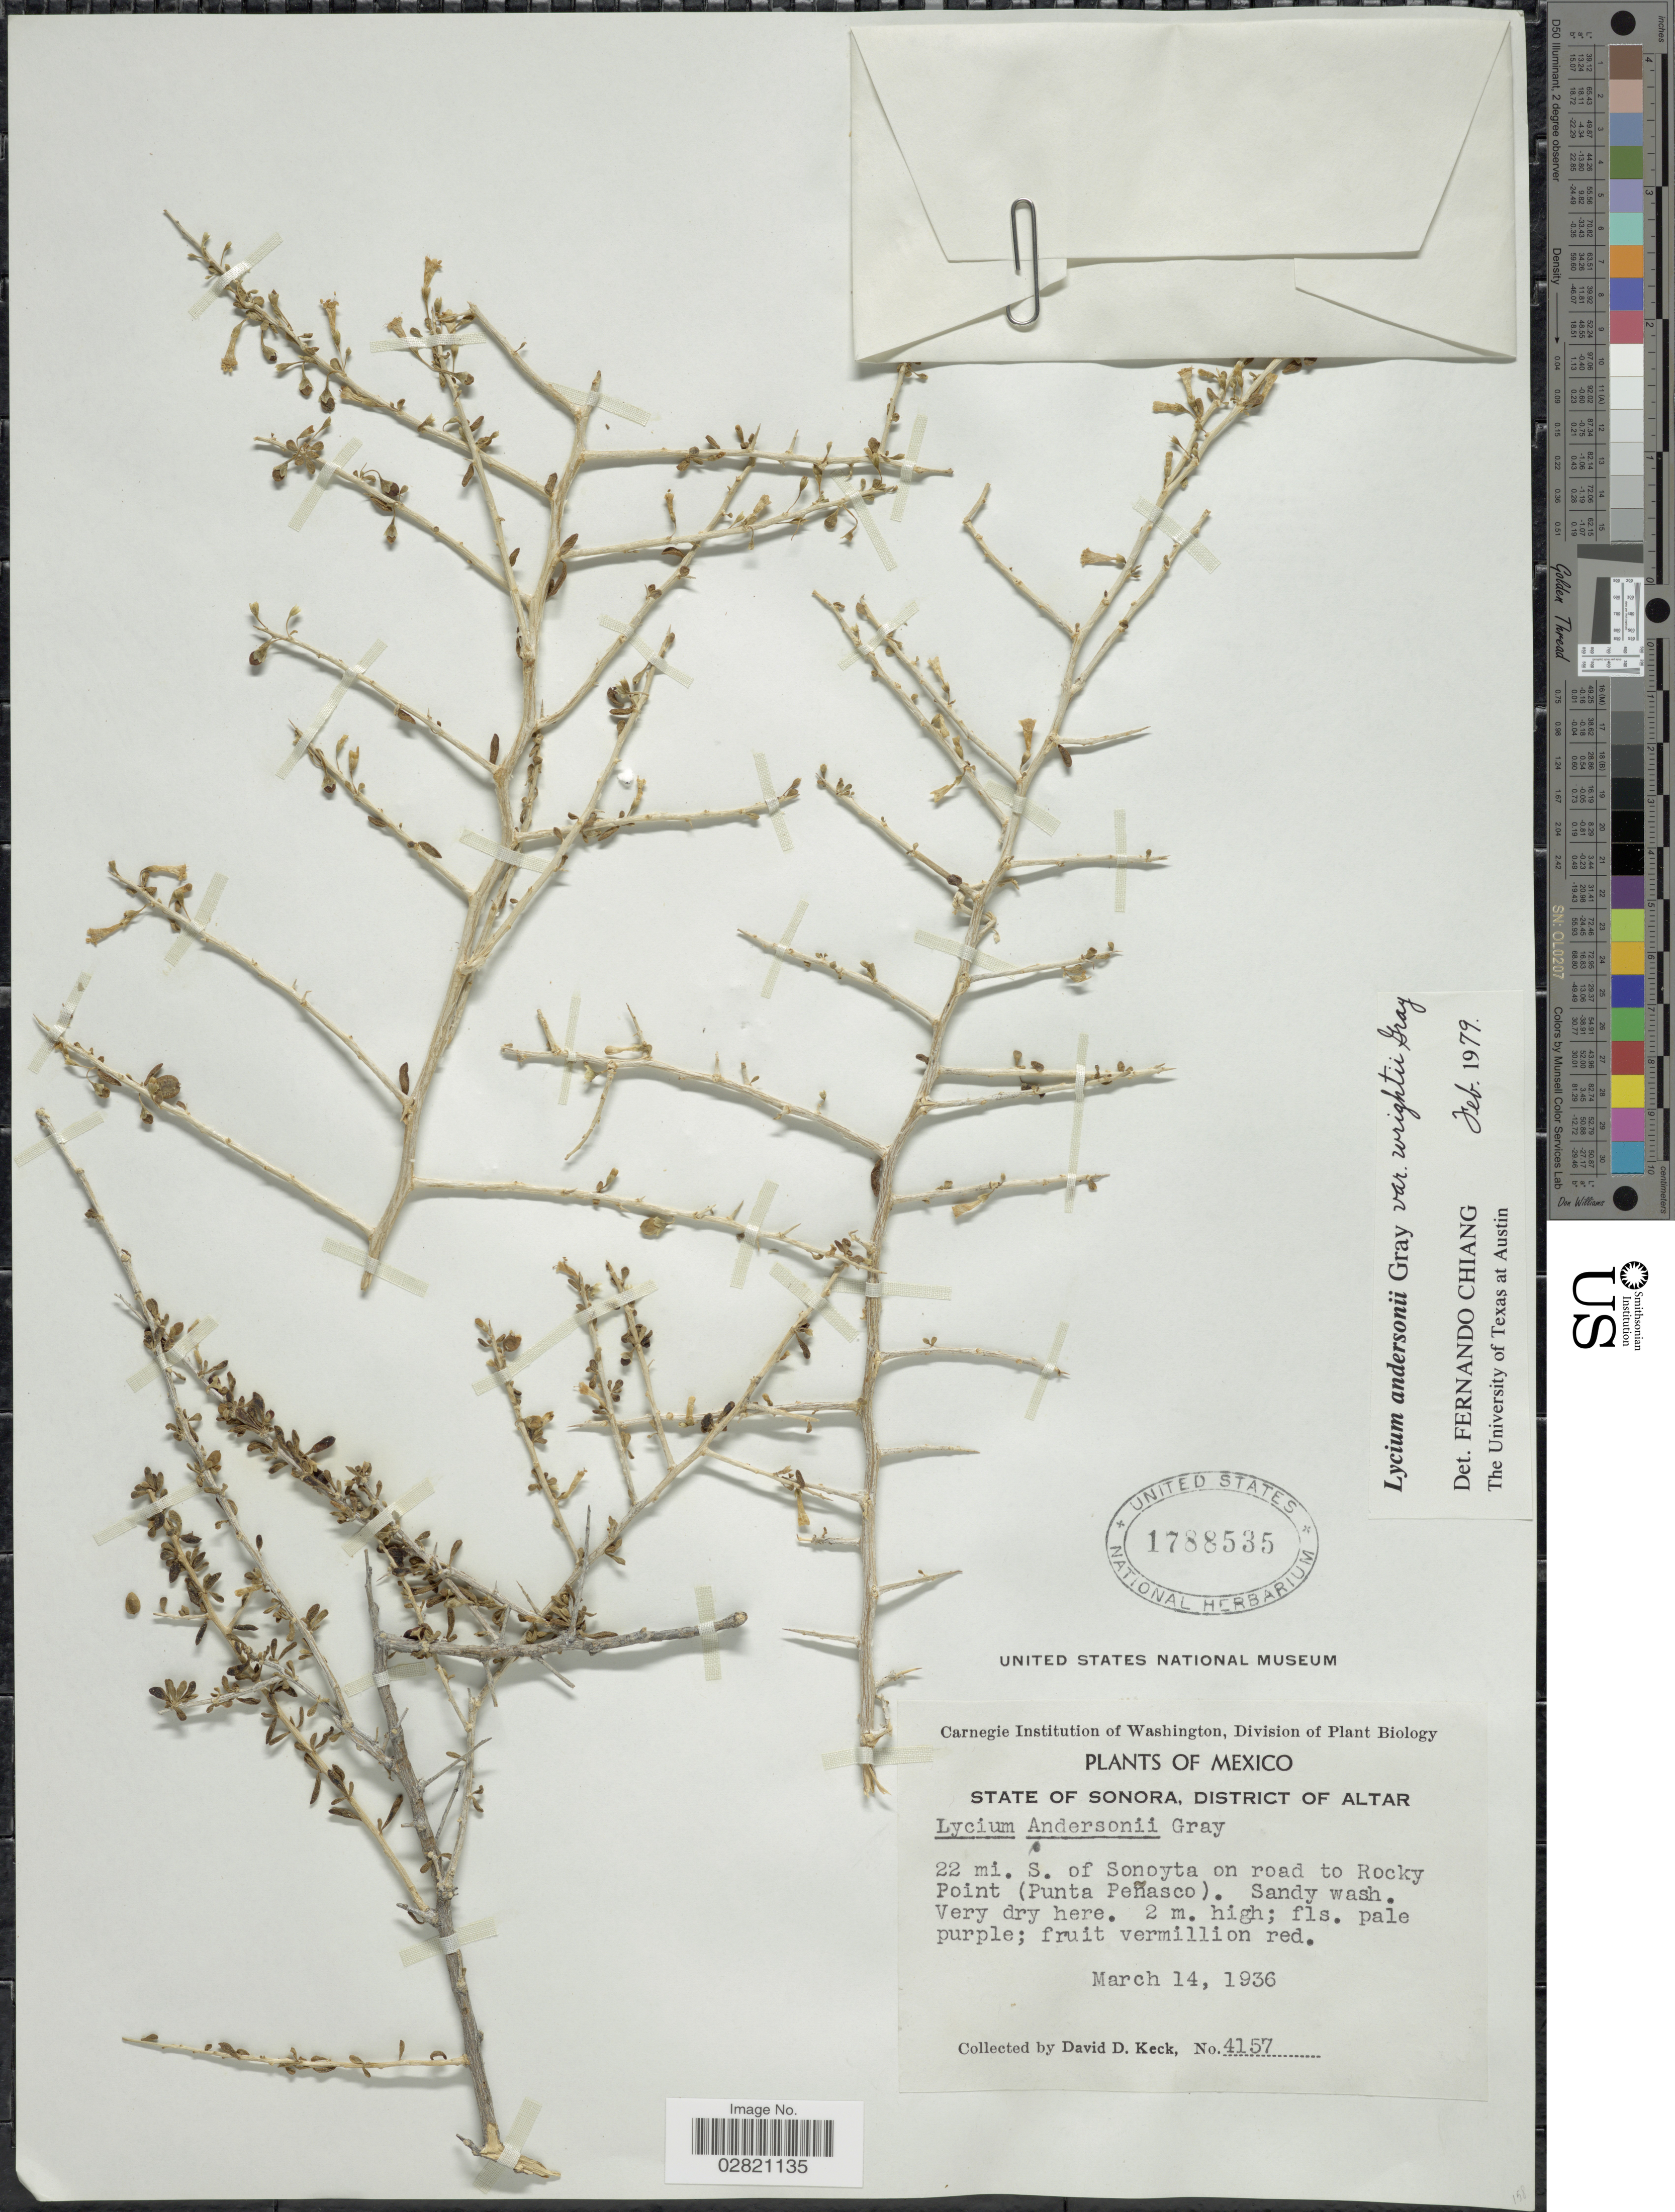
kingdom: Plantae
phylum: Tracheophyta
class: Magnoliopsida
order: Solanales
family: Solanaceae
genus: Lycium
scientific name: Lycium andersonii var. wrightii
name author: A. Gray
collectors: D. D. Keck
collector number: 4157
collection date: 1936-03-14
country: Mexico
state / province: Sonora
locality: State of Sonora, District of Altar. 22 mi. S. of Sonoyta on road to Rocky Point (Punta Peñasco).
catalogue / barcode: US 1788535